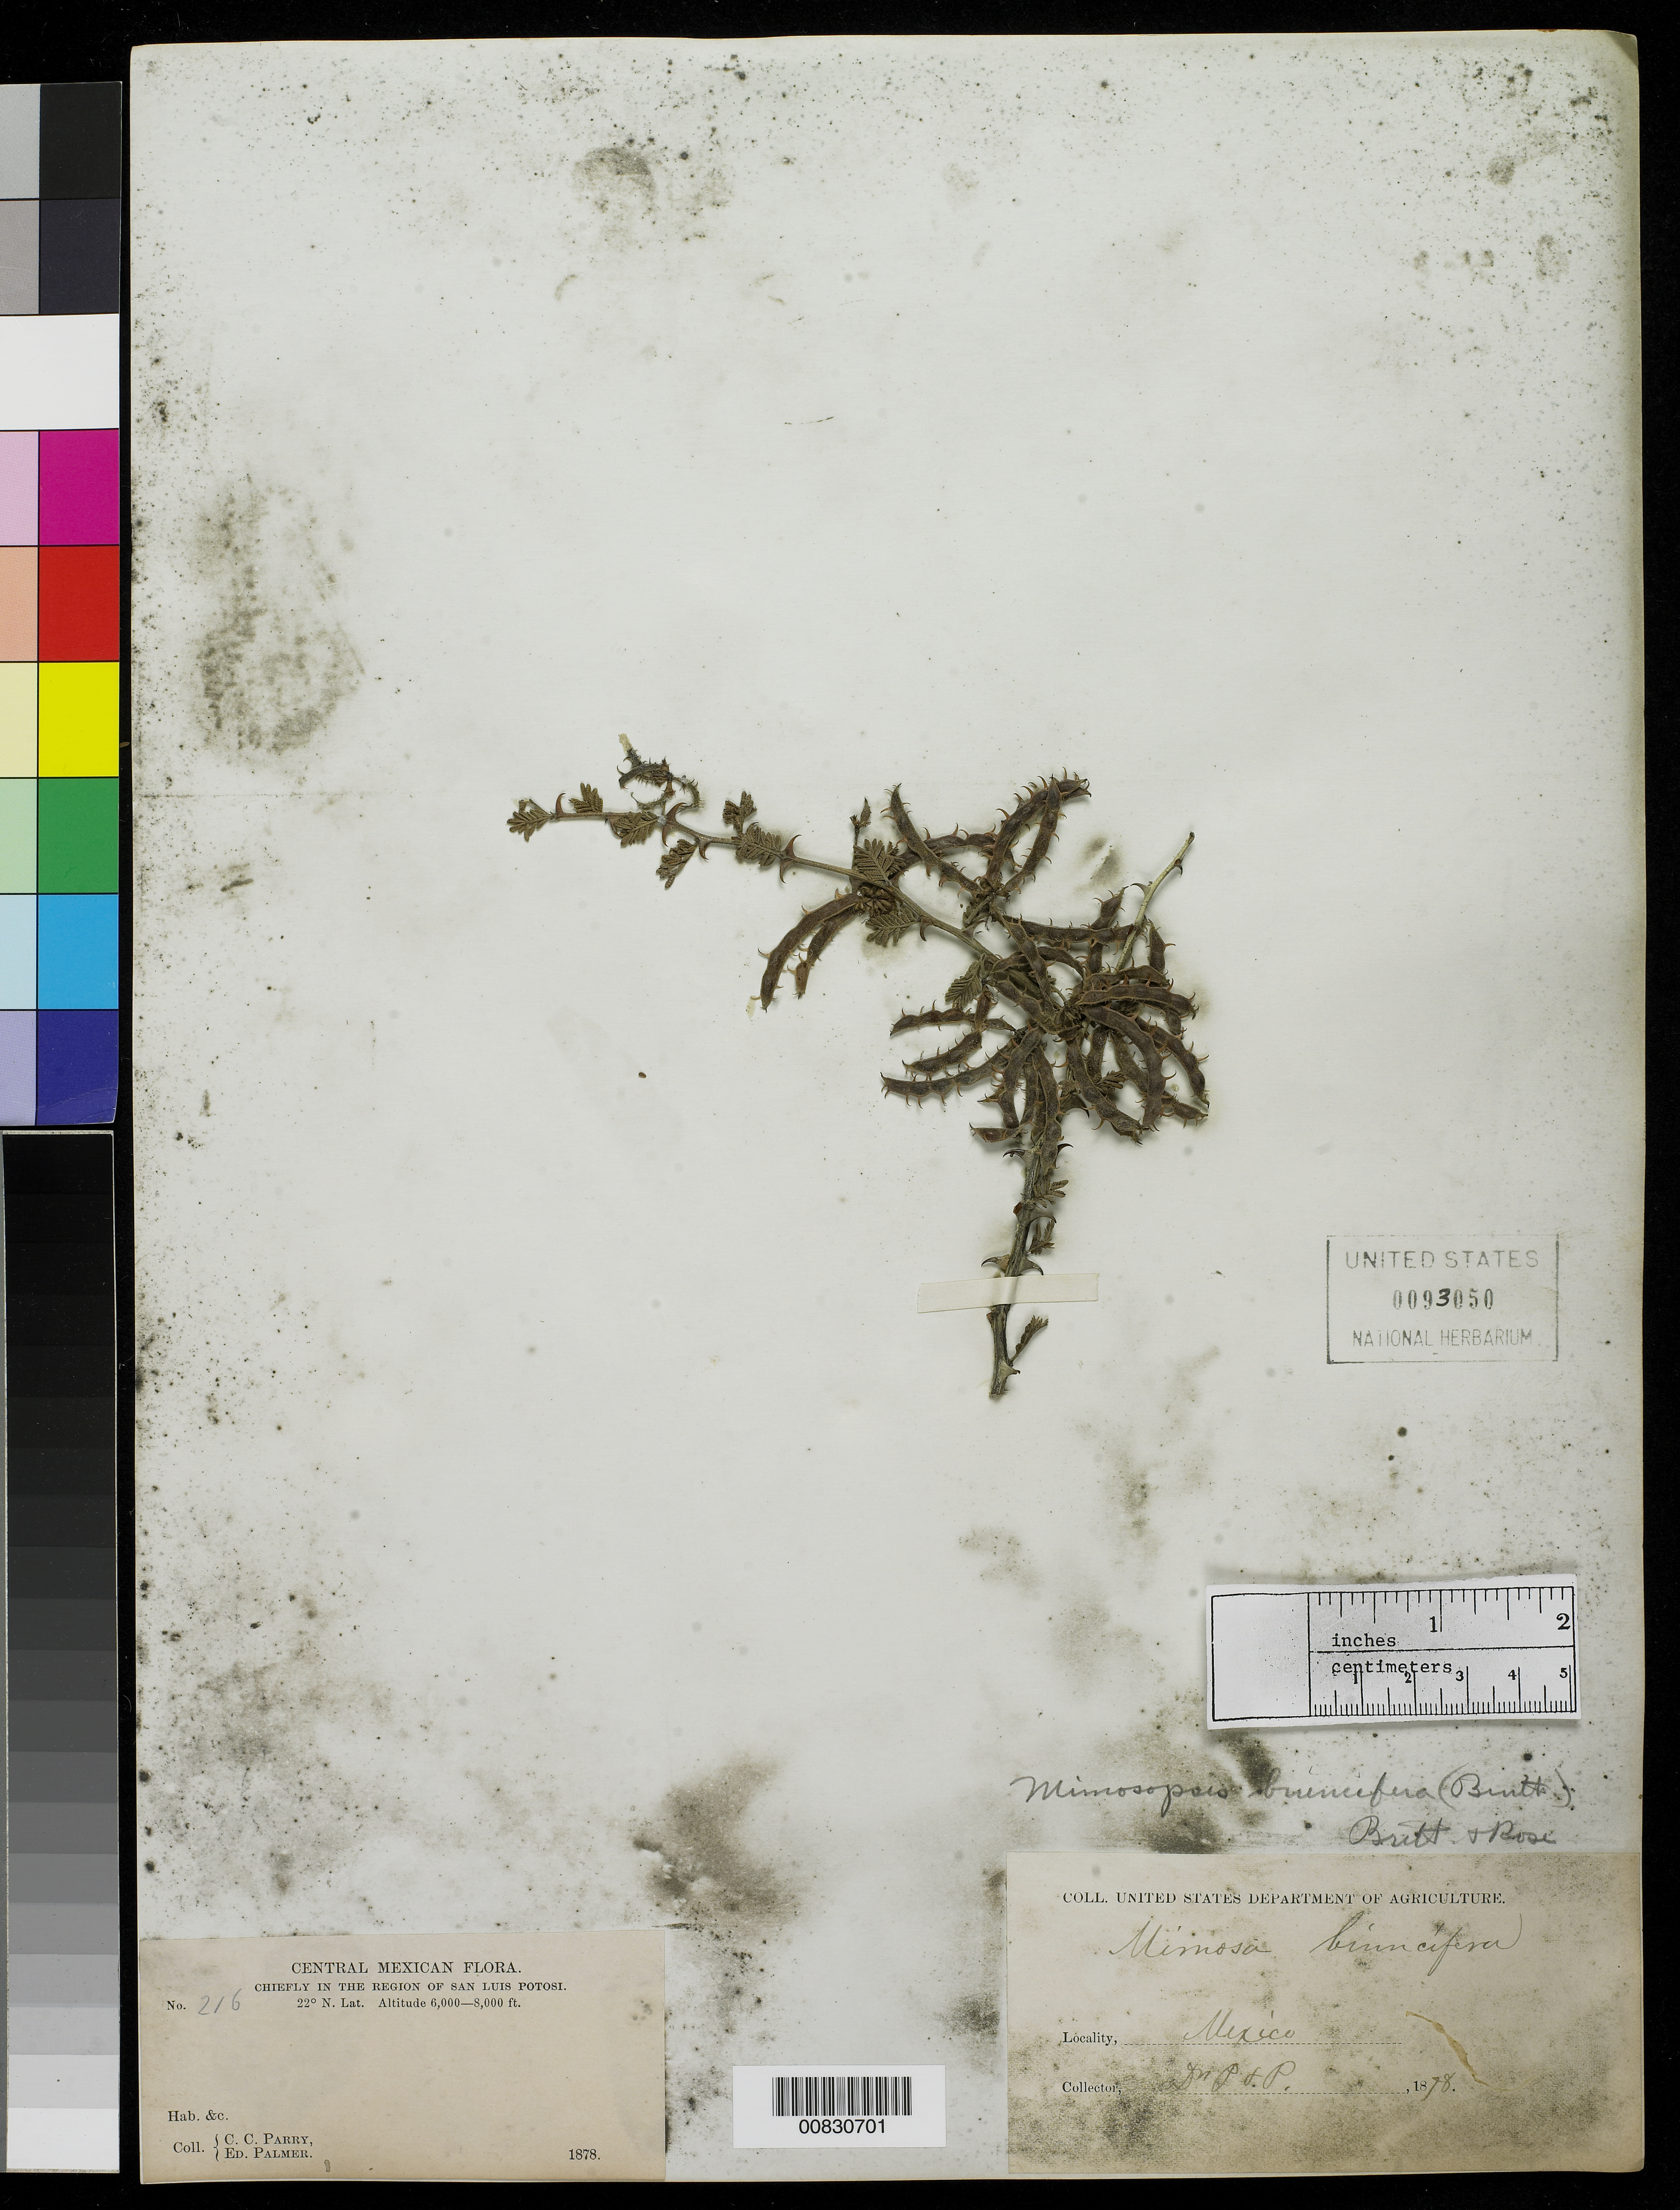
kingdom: Plantae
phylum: Tracheophyta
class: Magnoliopsida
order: Fabales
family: Fabaceae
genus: Mimosa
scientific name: Mimosa biuncifera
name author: Benth.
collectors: C. C. Parry & E. Palmer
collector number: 216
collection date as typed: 1878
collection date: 1878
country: Mexico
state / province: San Luis Potosí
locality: Chiefly in the region of San Luis Potosí.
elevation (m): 1829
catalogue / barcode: US 93050